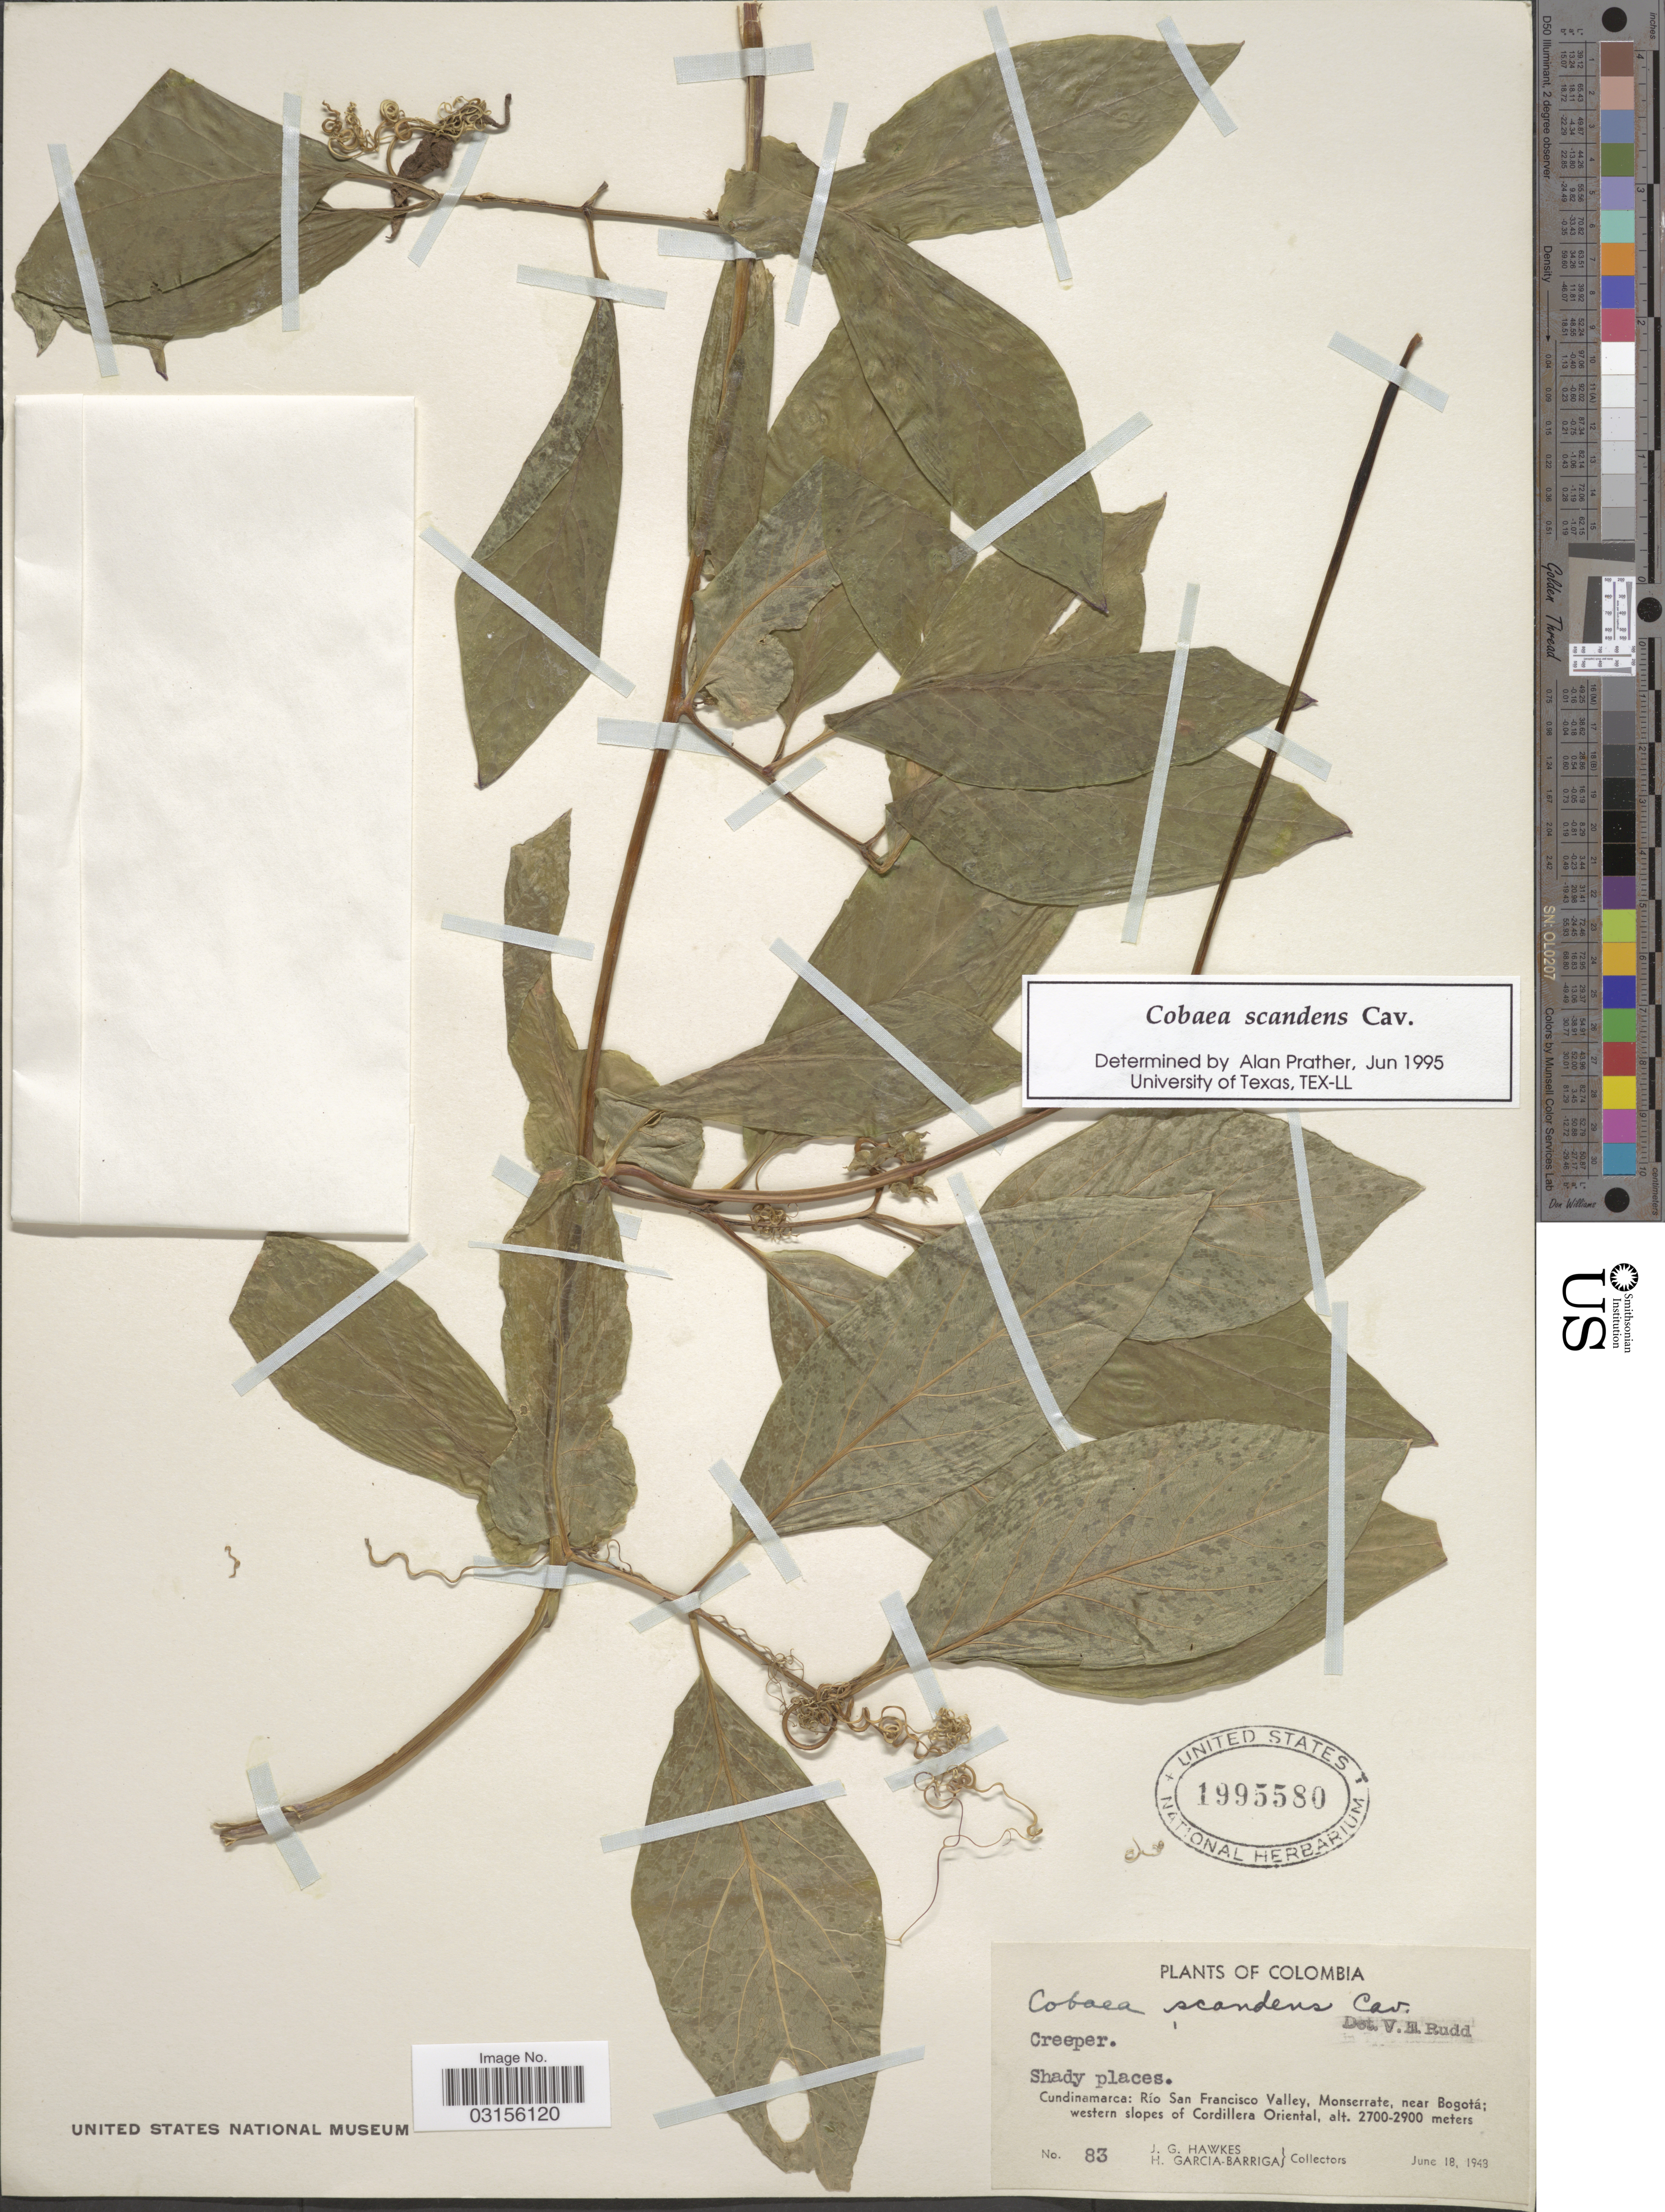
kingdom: Plantae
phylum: Tracheophyta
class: Magnoliopsida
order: Ericales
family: Polemoniaceae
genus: Cobaea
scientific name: Cobaea scandens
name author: Cav.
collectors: J. Hawkes & H. García Barriga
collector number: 83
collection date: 1943-06-18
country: Colombia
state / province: Cundinamarca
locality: Río San Francisco Valley, Monserrate, near Bogotá; western slopes of Cordillera Oriental.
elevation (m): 2700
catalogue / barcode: US 1995580